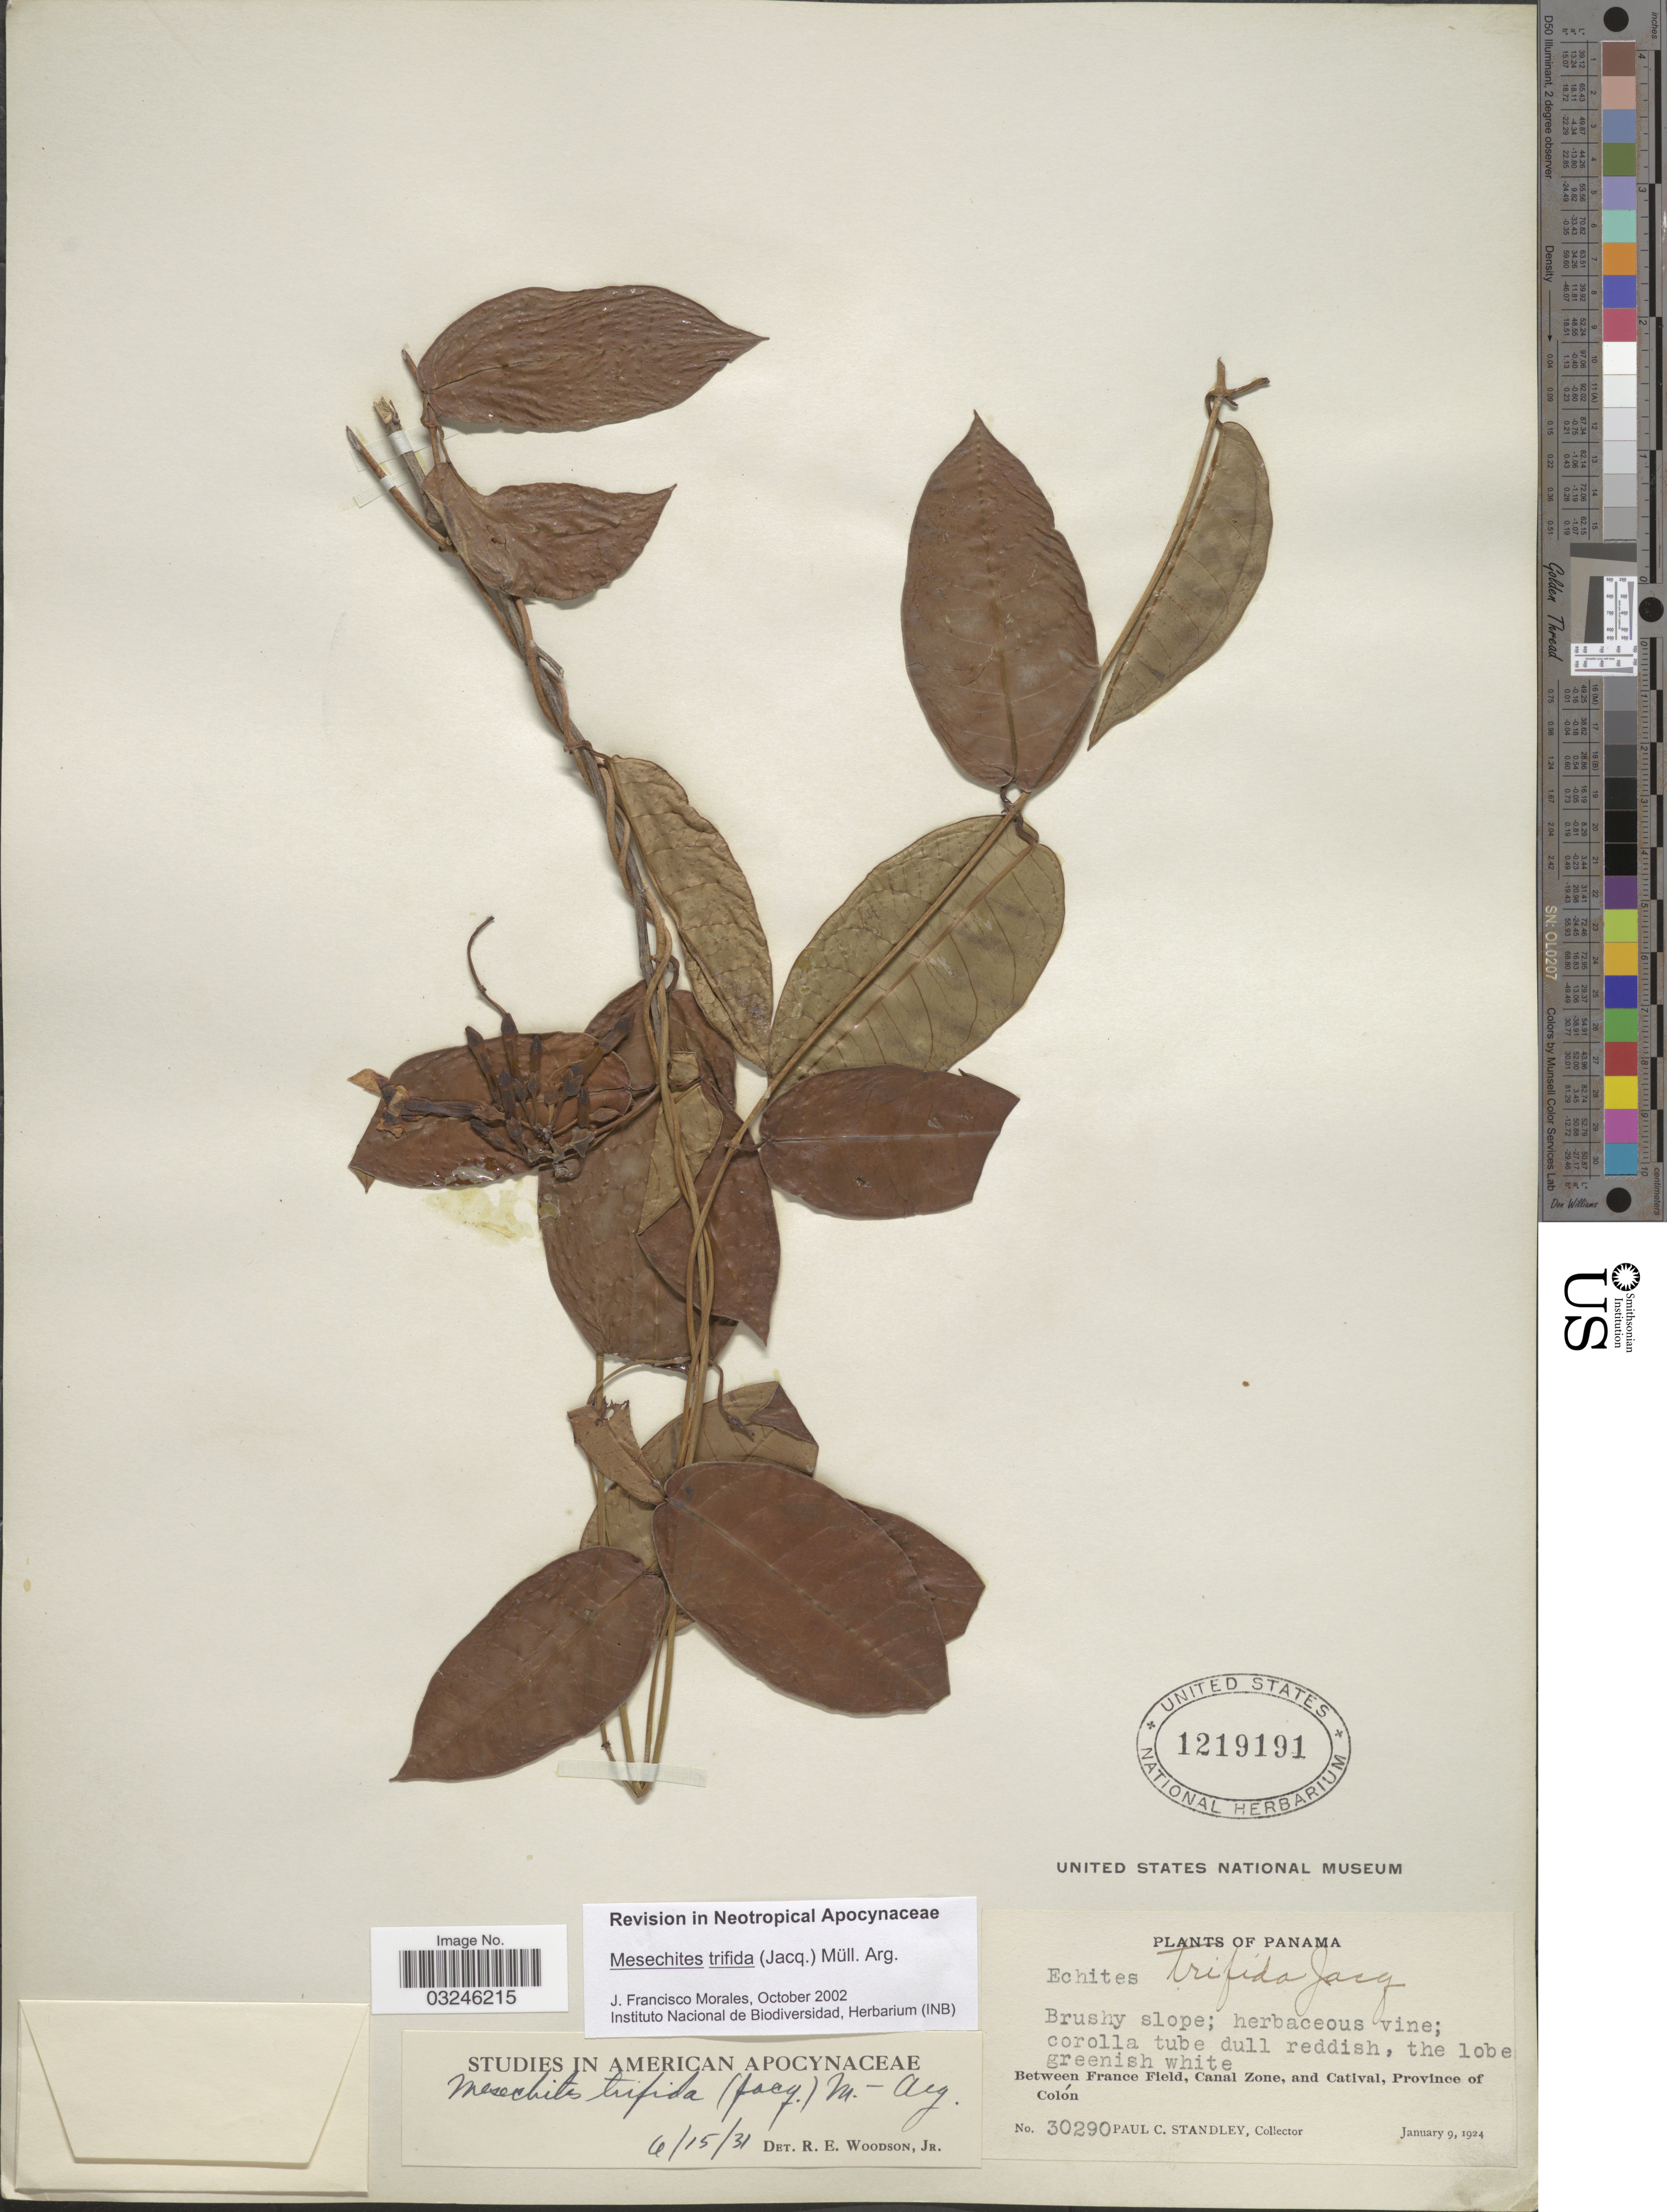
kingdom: Plantae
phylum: Tracheophyta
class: Magnoliopsida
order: Gentianales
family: Apocynaceae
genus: Mesechites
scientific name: Mesechites trifidus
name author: (Jacq.) Müll. Arg.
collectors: P. C. Standley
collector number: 30290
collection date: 1924-01-09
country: Panama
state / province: Colón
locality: Between France Field, Canal Zone, and Catival.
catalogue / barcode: US 1219191